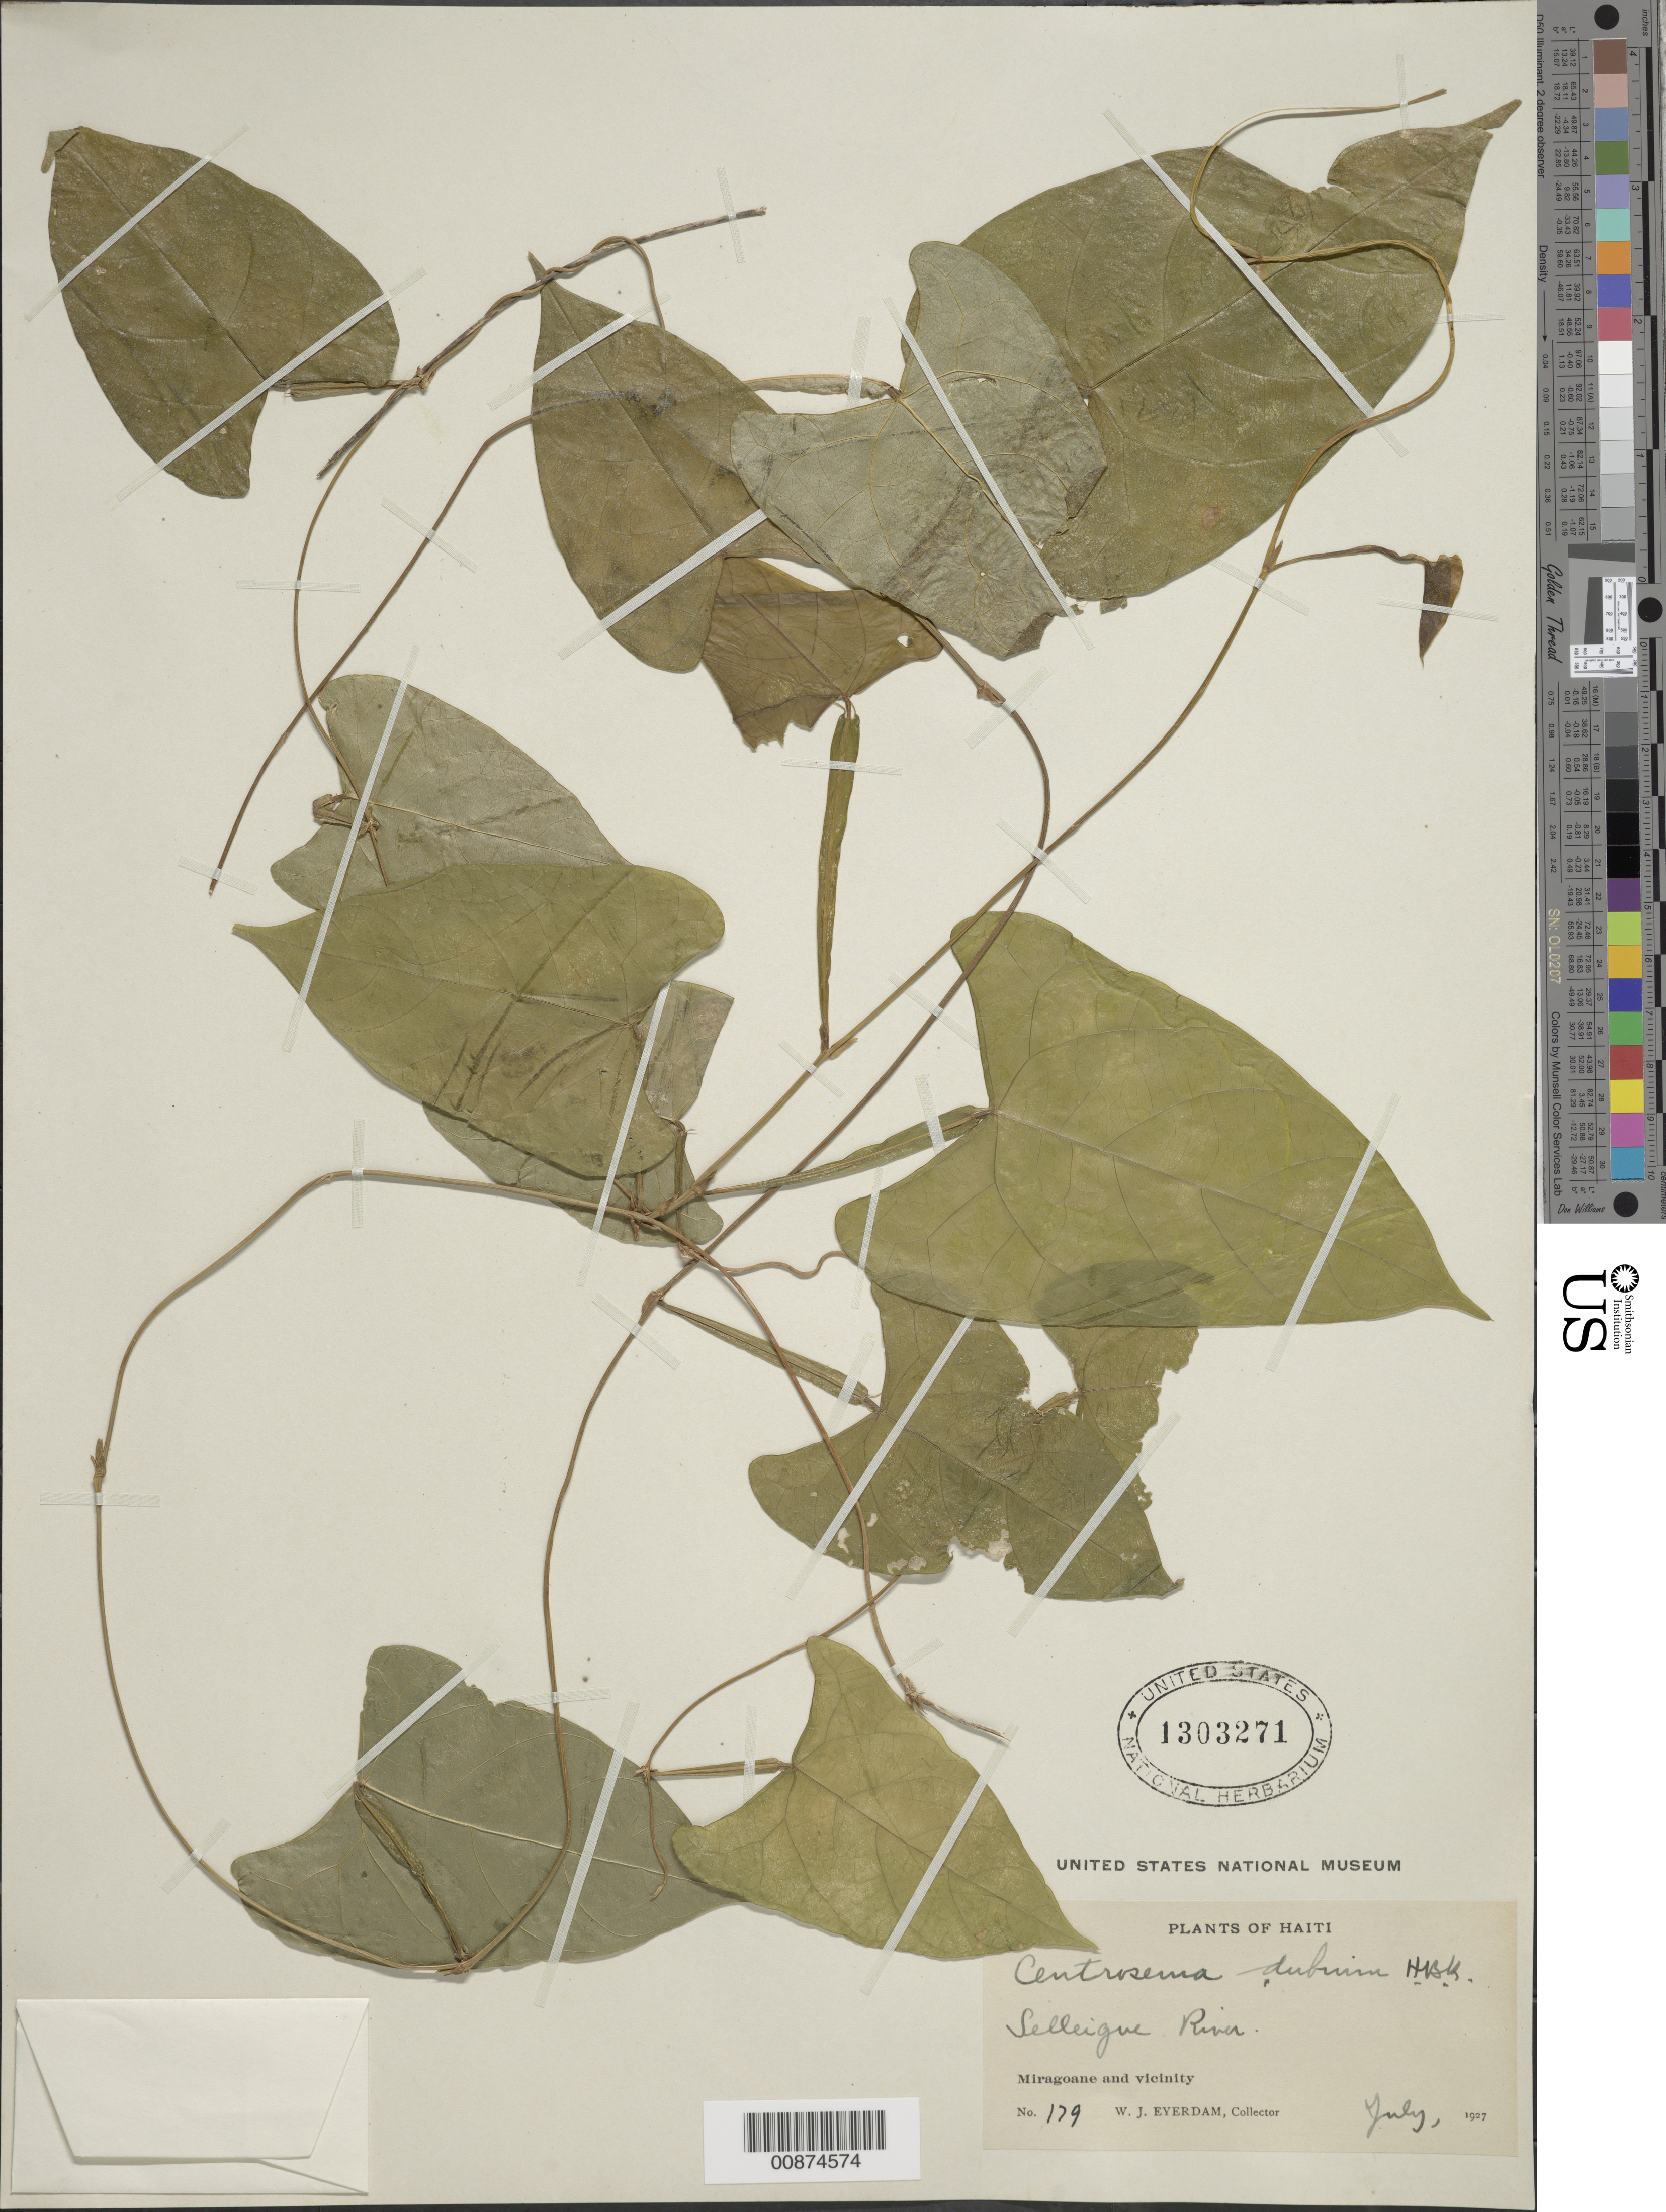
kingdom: Plantae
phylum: Tracheophyta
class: Magnoliopsida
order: Fabales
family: Fabaceae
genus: Centrosema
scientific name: Centrosema sagittatum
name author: (Willd. ex Humb. & Bonpl.) Brandegee ex L. Riley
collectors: W. J. Eyerdam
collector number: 179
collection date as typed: Jul 1927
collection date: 1927-07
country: Haiti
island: Hispaniola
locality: Miragoane and vicinity. Selleigne River.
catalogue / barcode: US 1303271